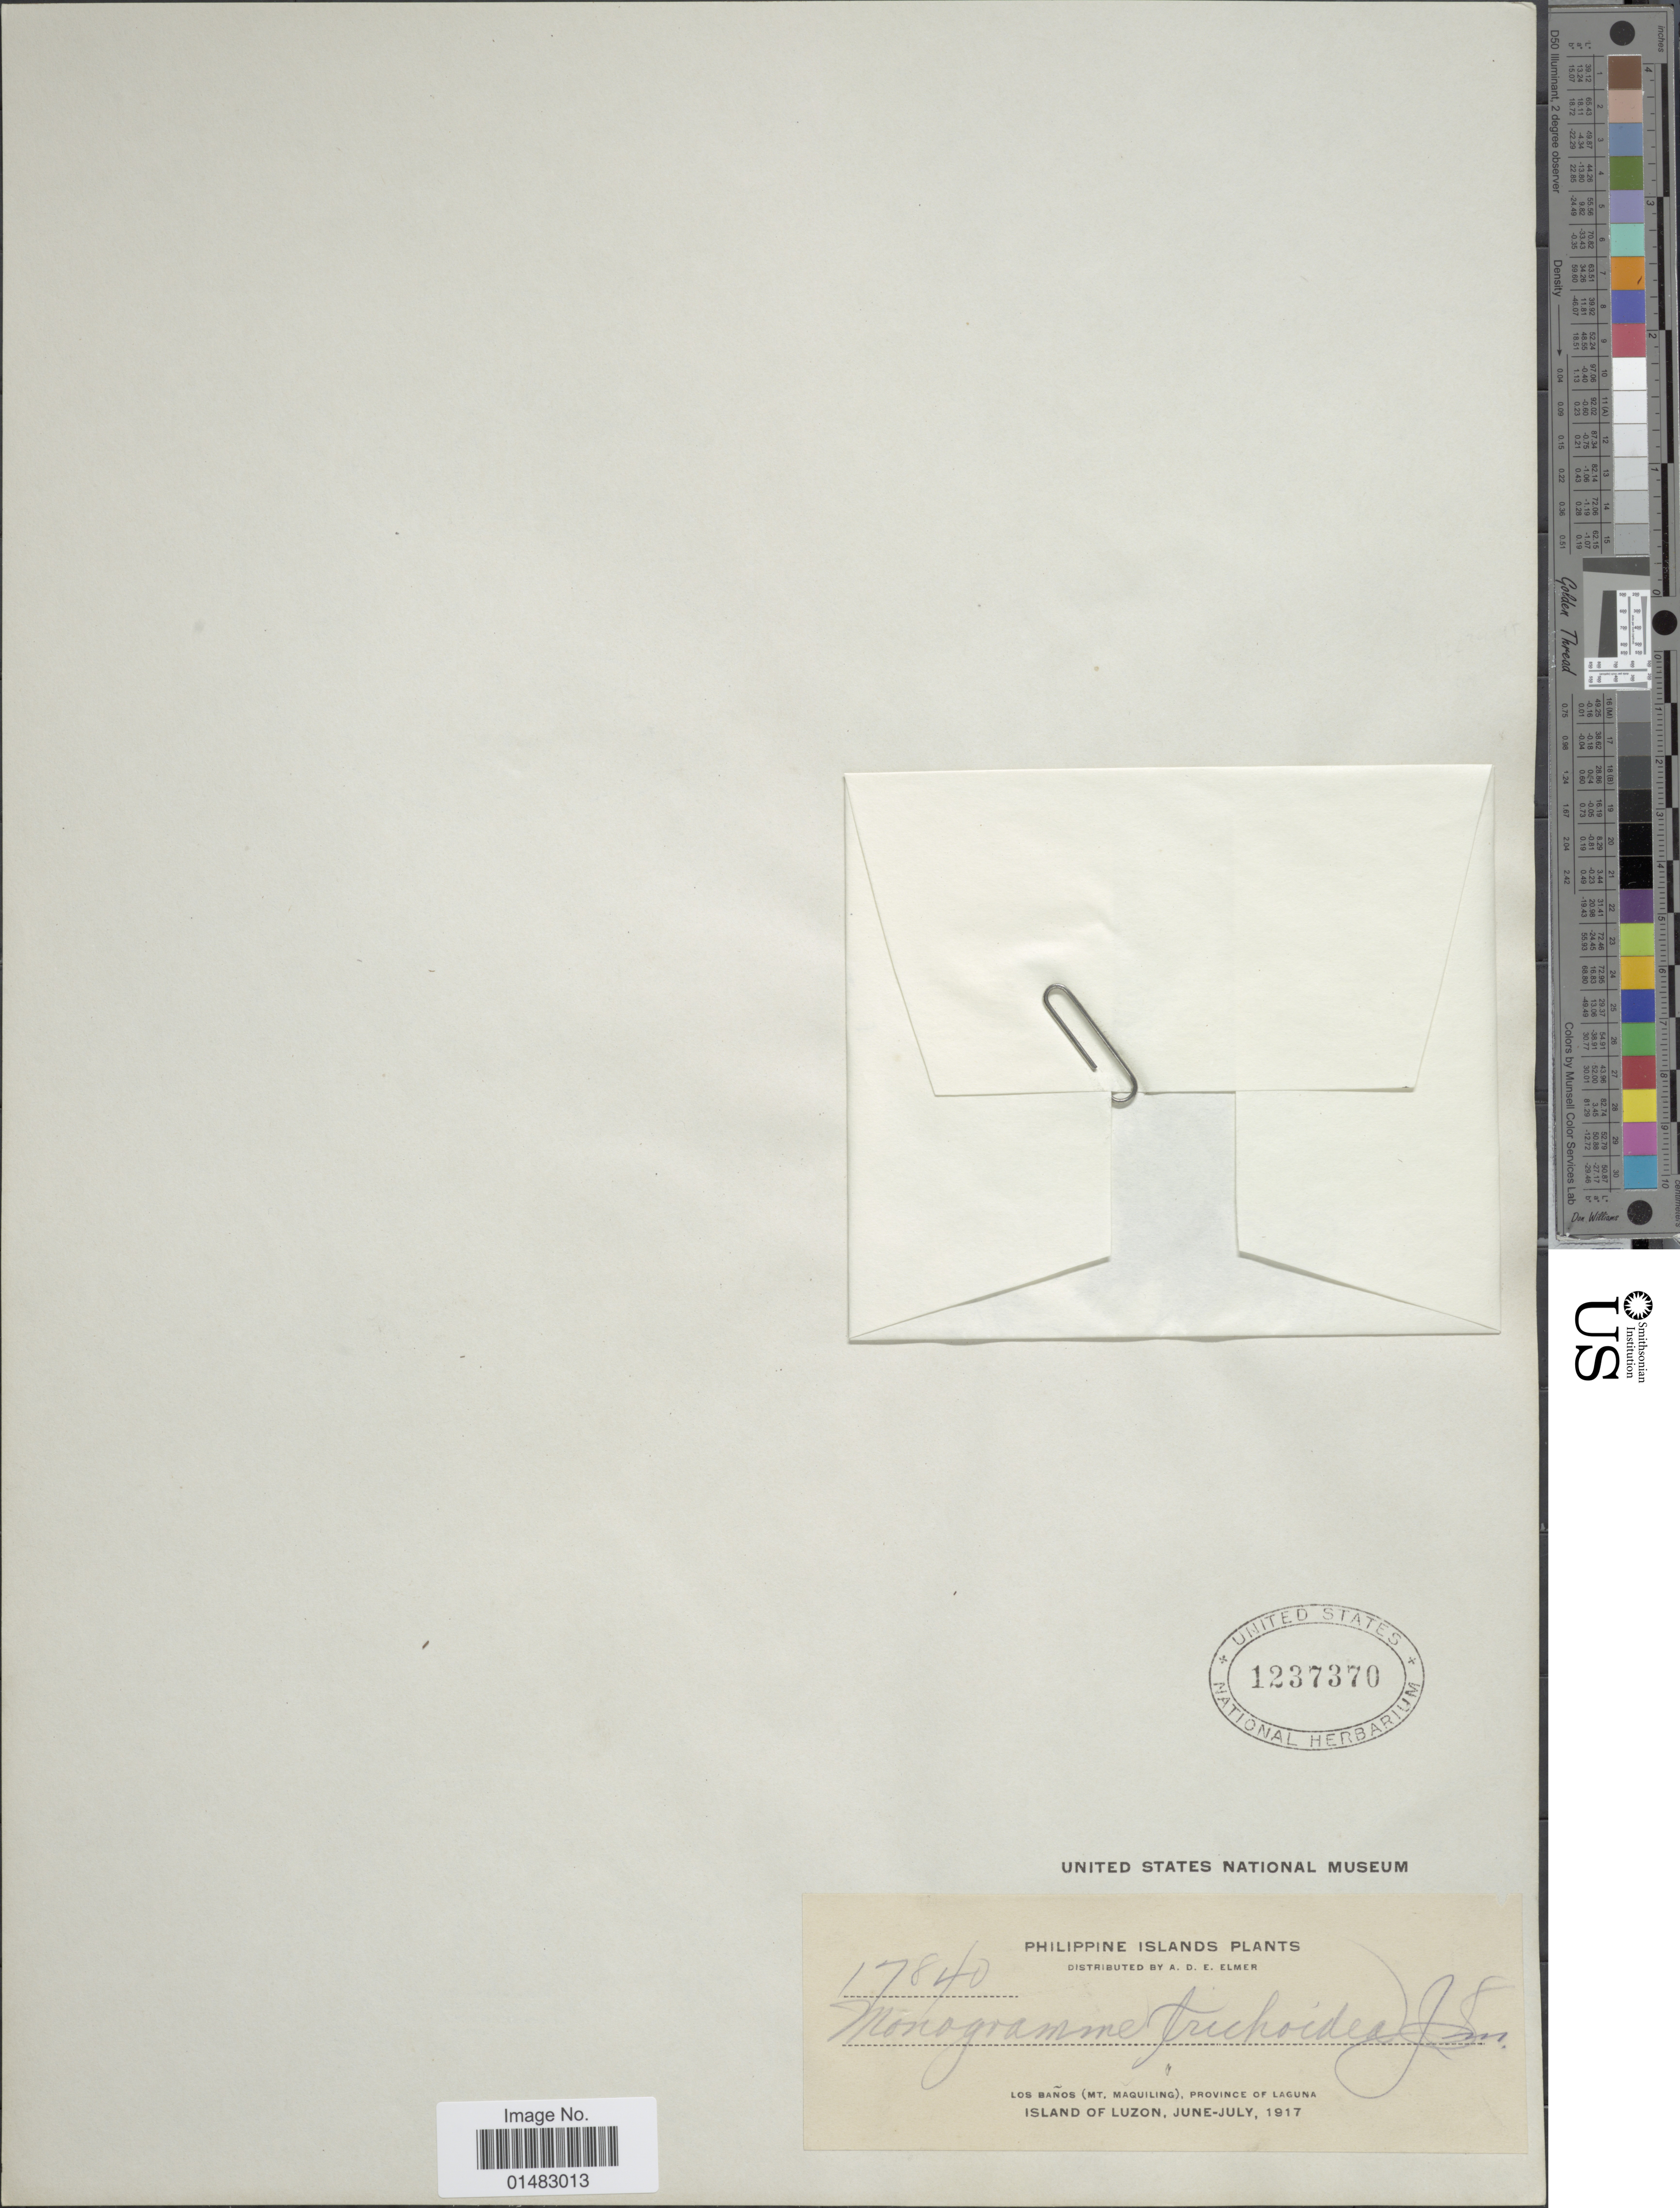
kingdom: Plantae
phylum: Tracheophyta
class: Polypodiopsida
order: Polypodiales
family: Pteridaceae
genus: Monogramma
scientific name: Monogramma trichoidea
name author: (Fée) Hook. & Baker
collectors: A. D. E. Elmer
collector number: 17840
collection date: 1917-06/1917-07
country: Philippines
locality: Los Baños (Mt Maquiling), Province of Laguna, Island of Luzon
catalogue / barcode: US 1237370